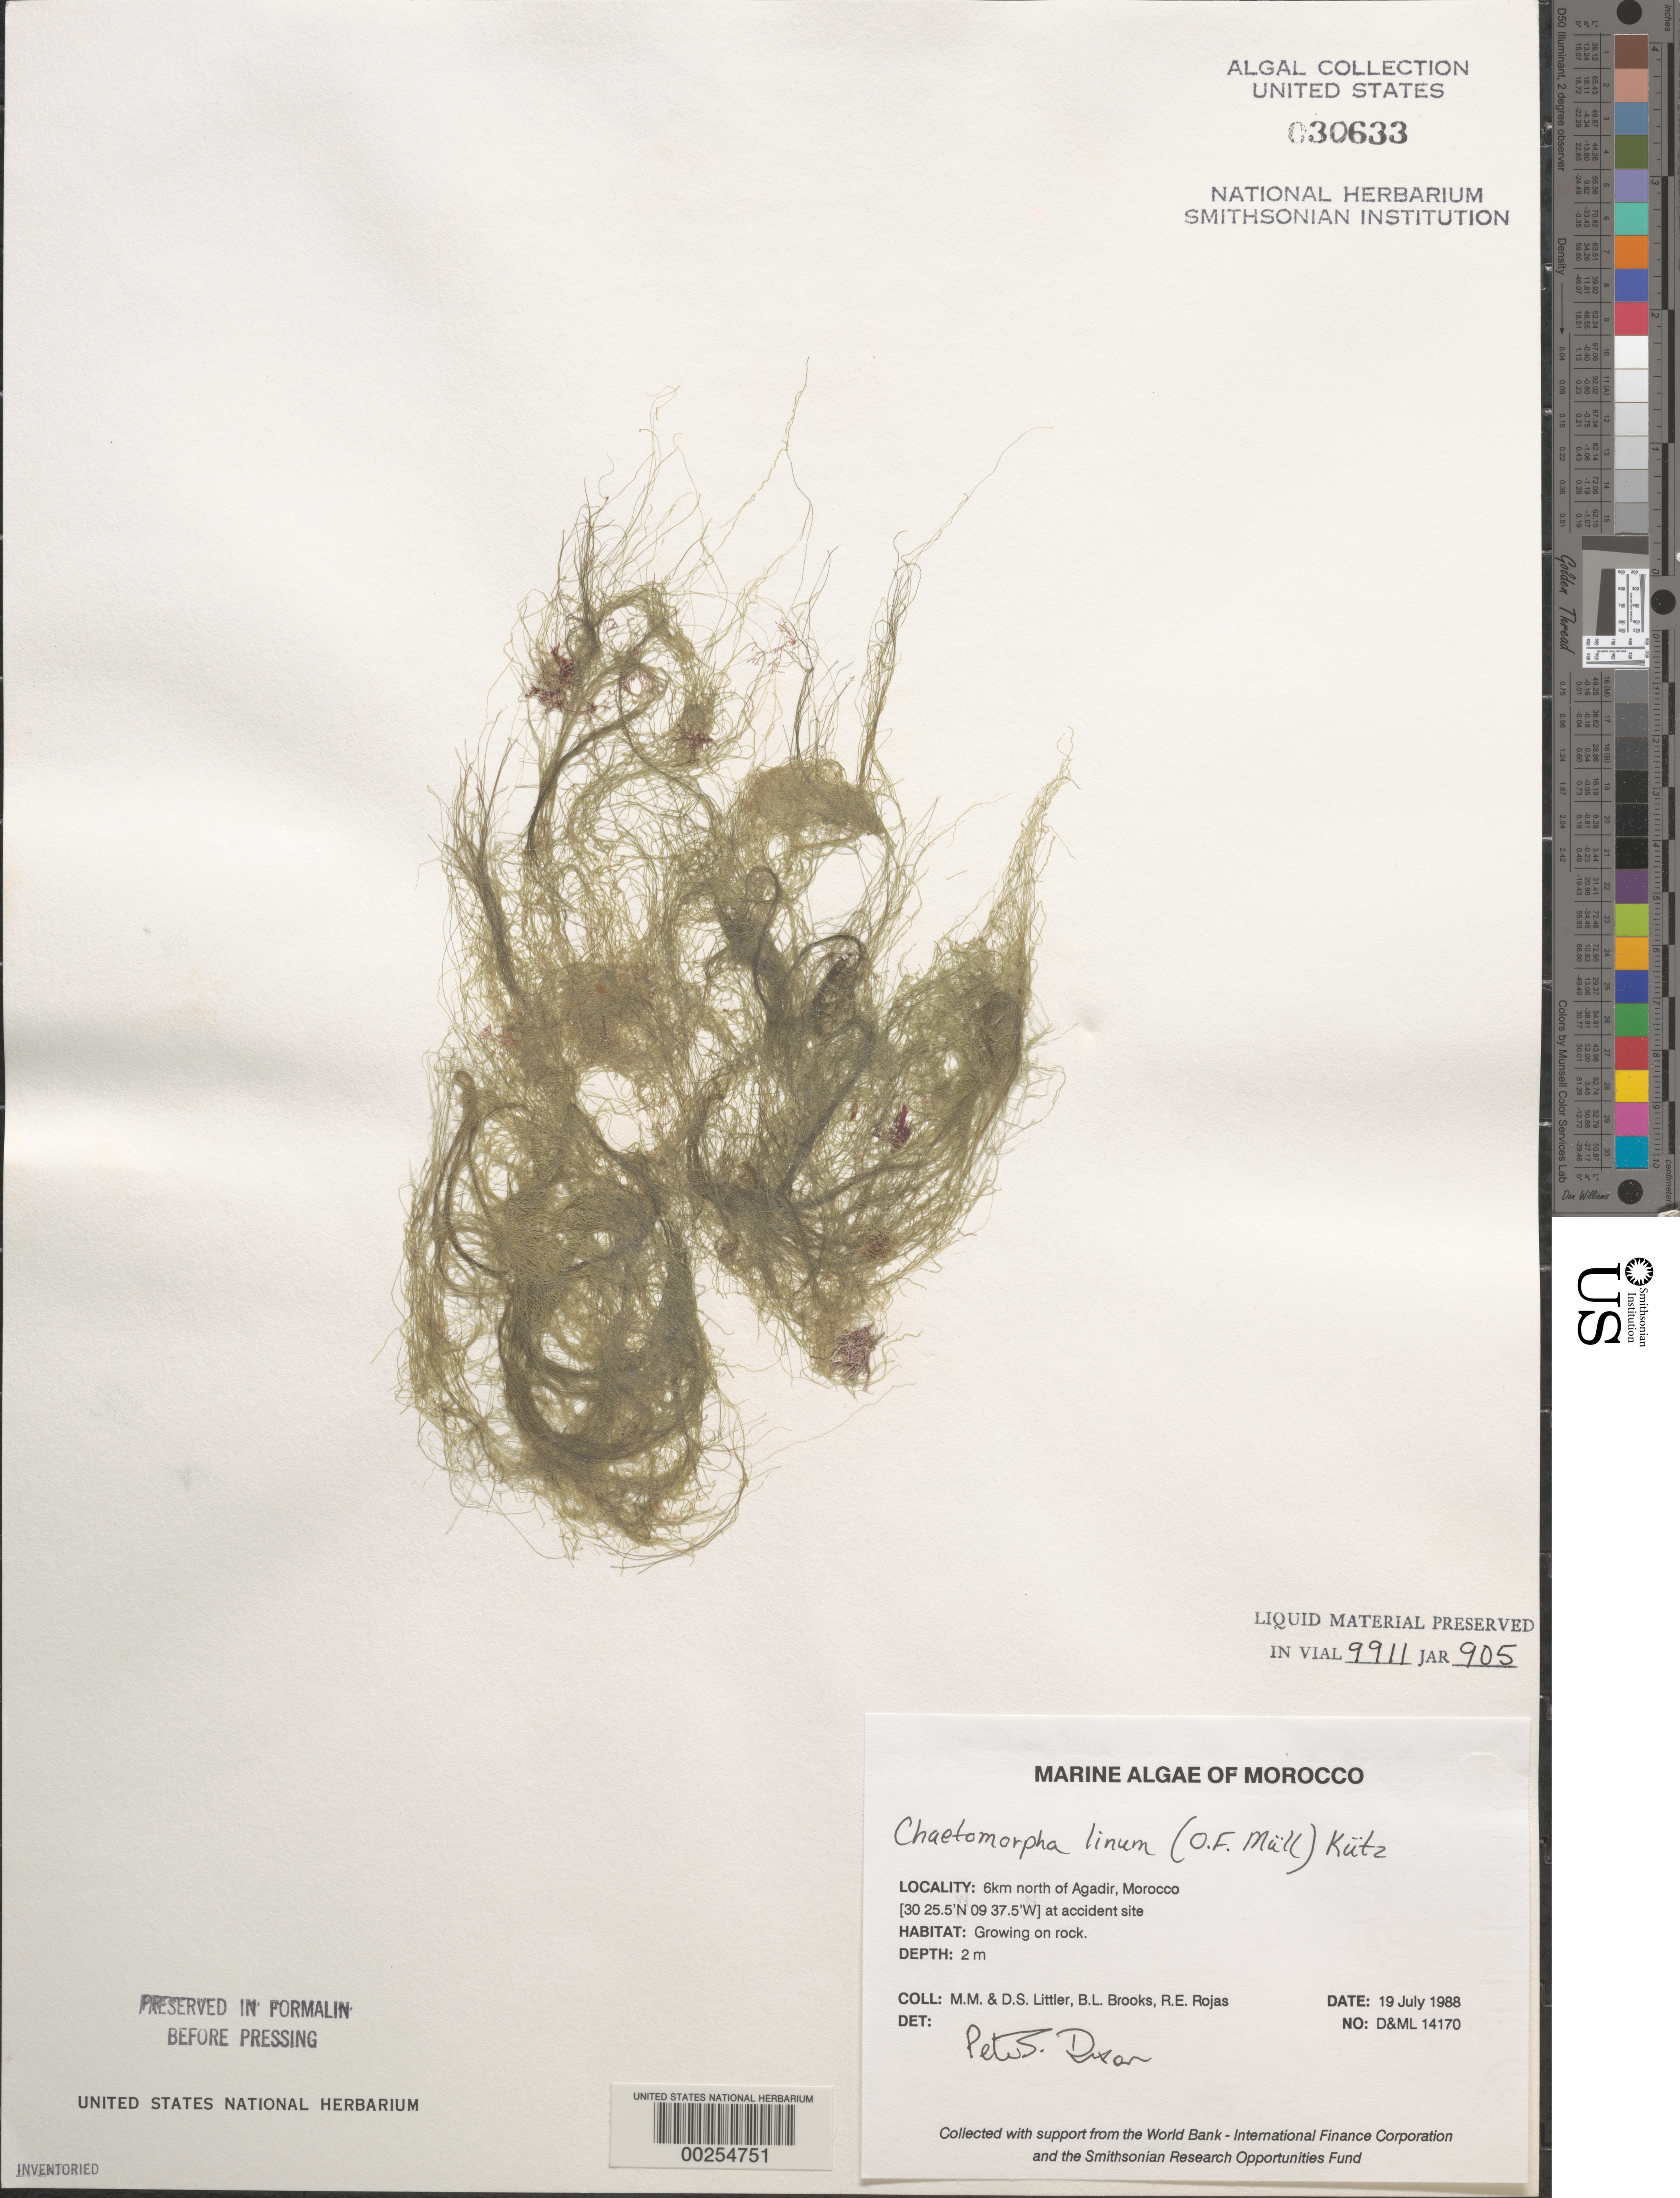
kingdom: Plantae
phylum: Chlorophyta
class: Ulvophyceae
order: Cladophorales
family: Cladophoraceae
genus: Chaetomorpha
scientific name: Chaetomorpha linum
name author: (O.F. Muell.) Kütz.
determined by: Dixon, P. S.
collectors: M. M. Littler, D. S. Littler, B. Brooks & R. Rojas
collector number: D&ML 14170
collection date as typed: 19 Jul 1988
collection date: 1988-07-19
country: Morocco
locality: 6 km north of Agadir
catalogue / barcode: US 30633